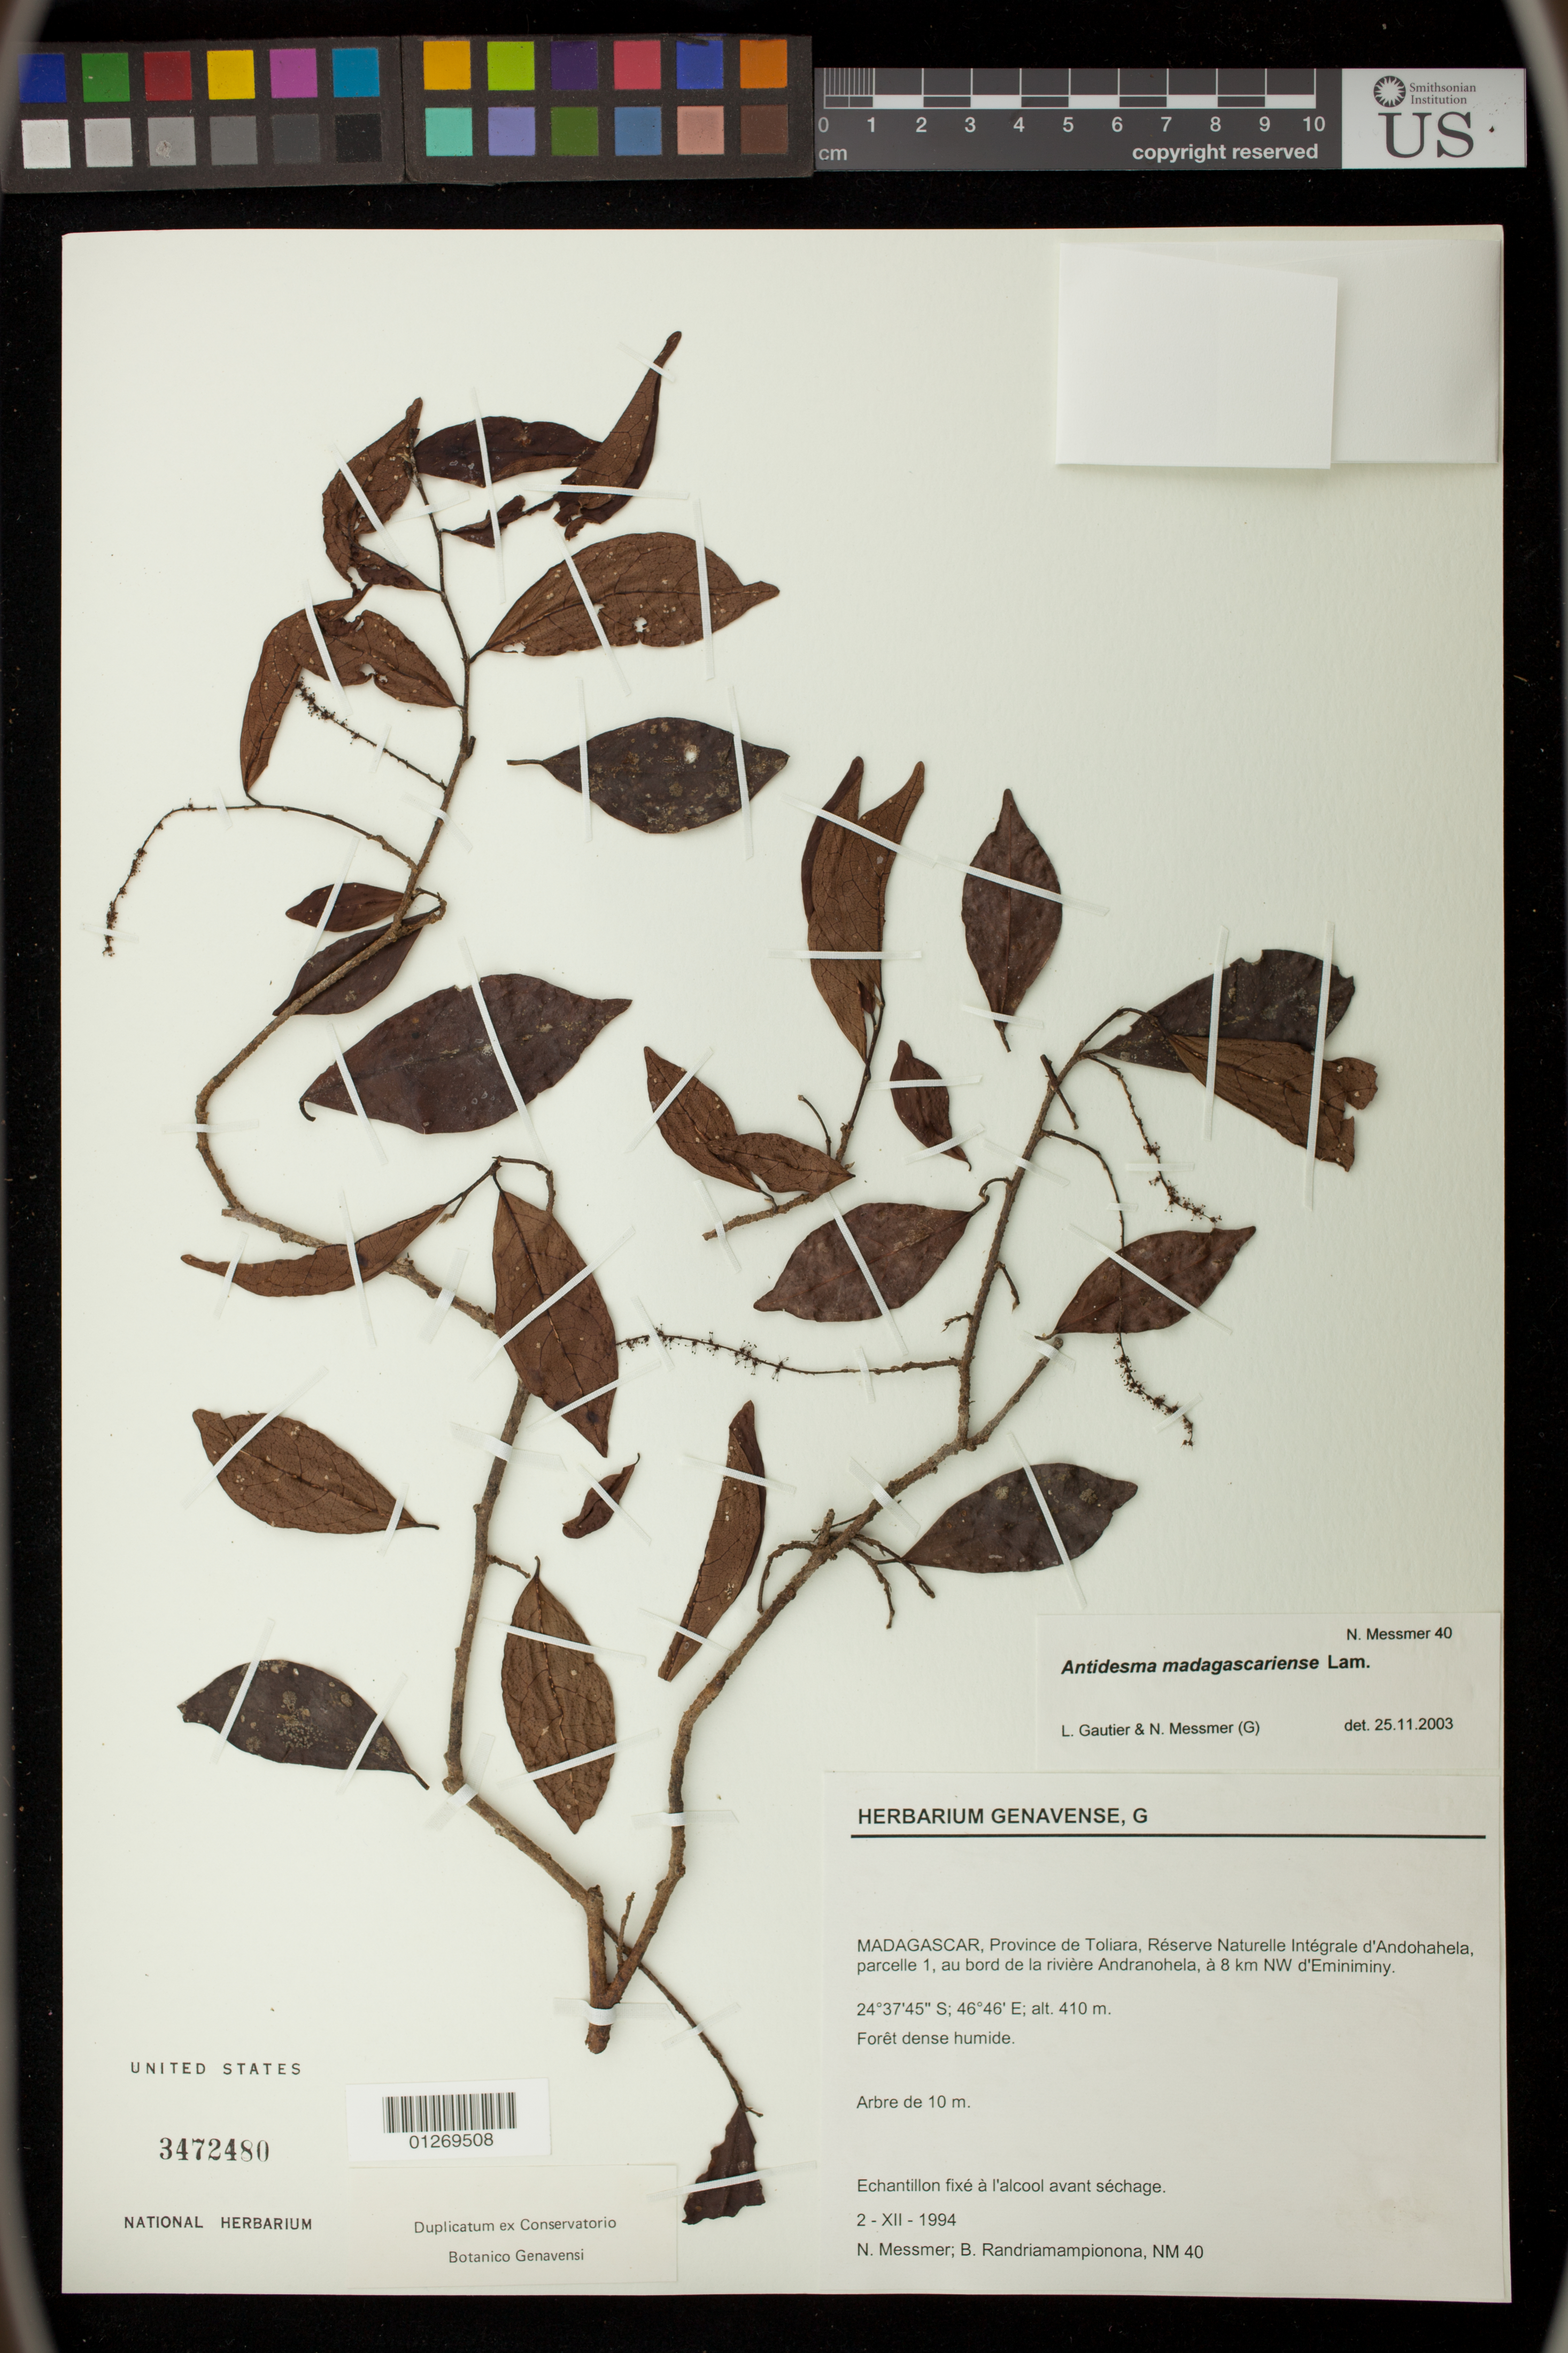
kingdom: Plantae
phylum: Tracheophyta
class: Magnoliopsida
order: Malpighiales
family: Phyllanthaceae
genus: Antidesma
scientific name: Antidesma madagascariense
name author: Lam.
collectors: N. Messmer & B. Randriamampionona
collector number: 40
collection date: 1994-07-02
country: Madagascar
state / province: Atsimo-Andrefana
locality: Province of Toliara, Reserve Naturelle Integrale d'Andohahela, parcelle 1, au bord de la riviere Andranohela, a 8 km NW d'Eminiminy.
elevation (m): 410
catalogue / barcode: US 3472480